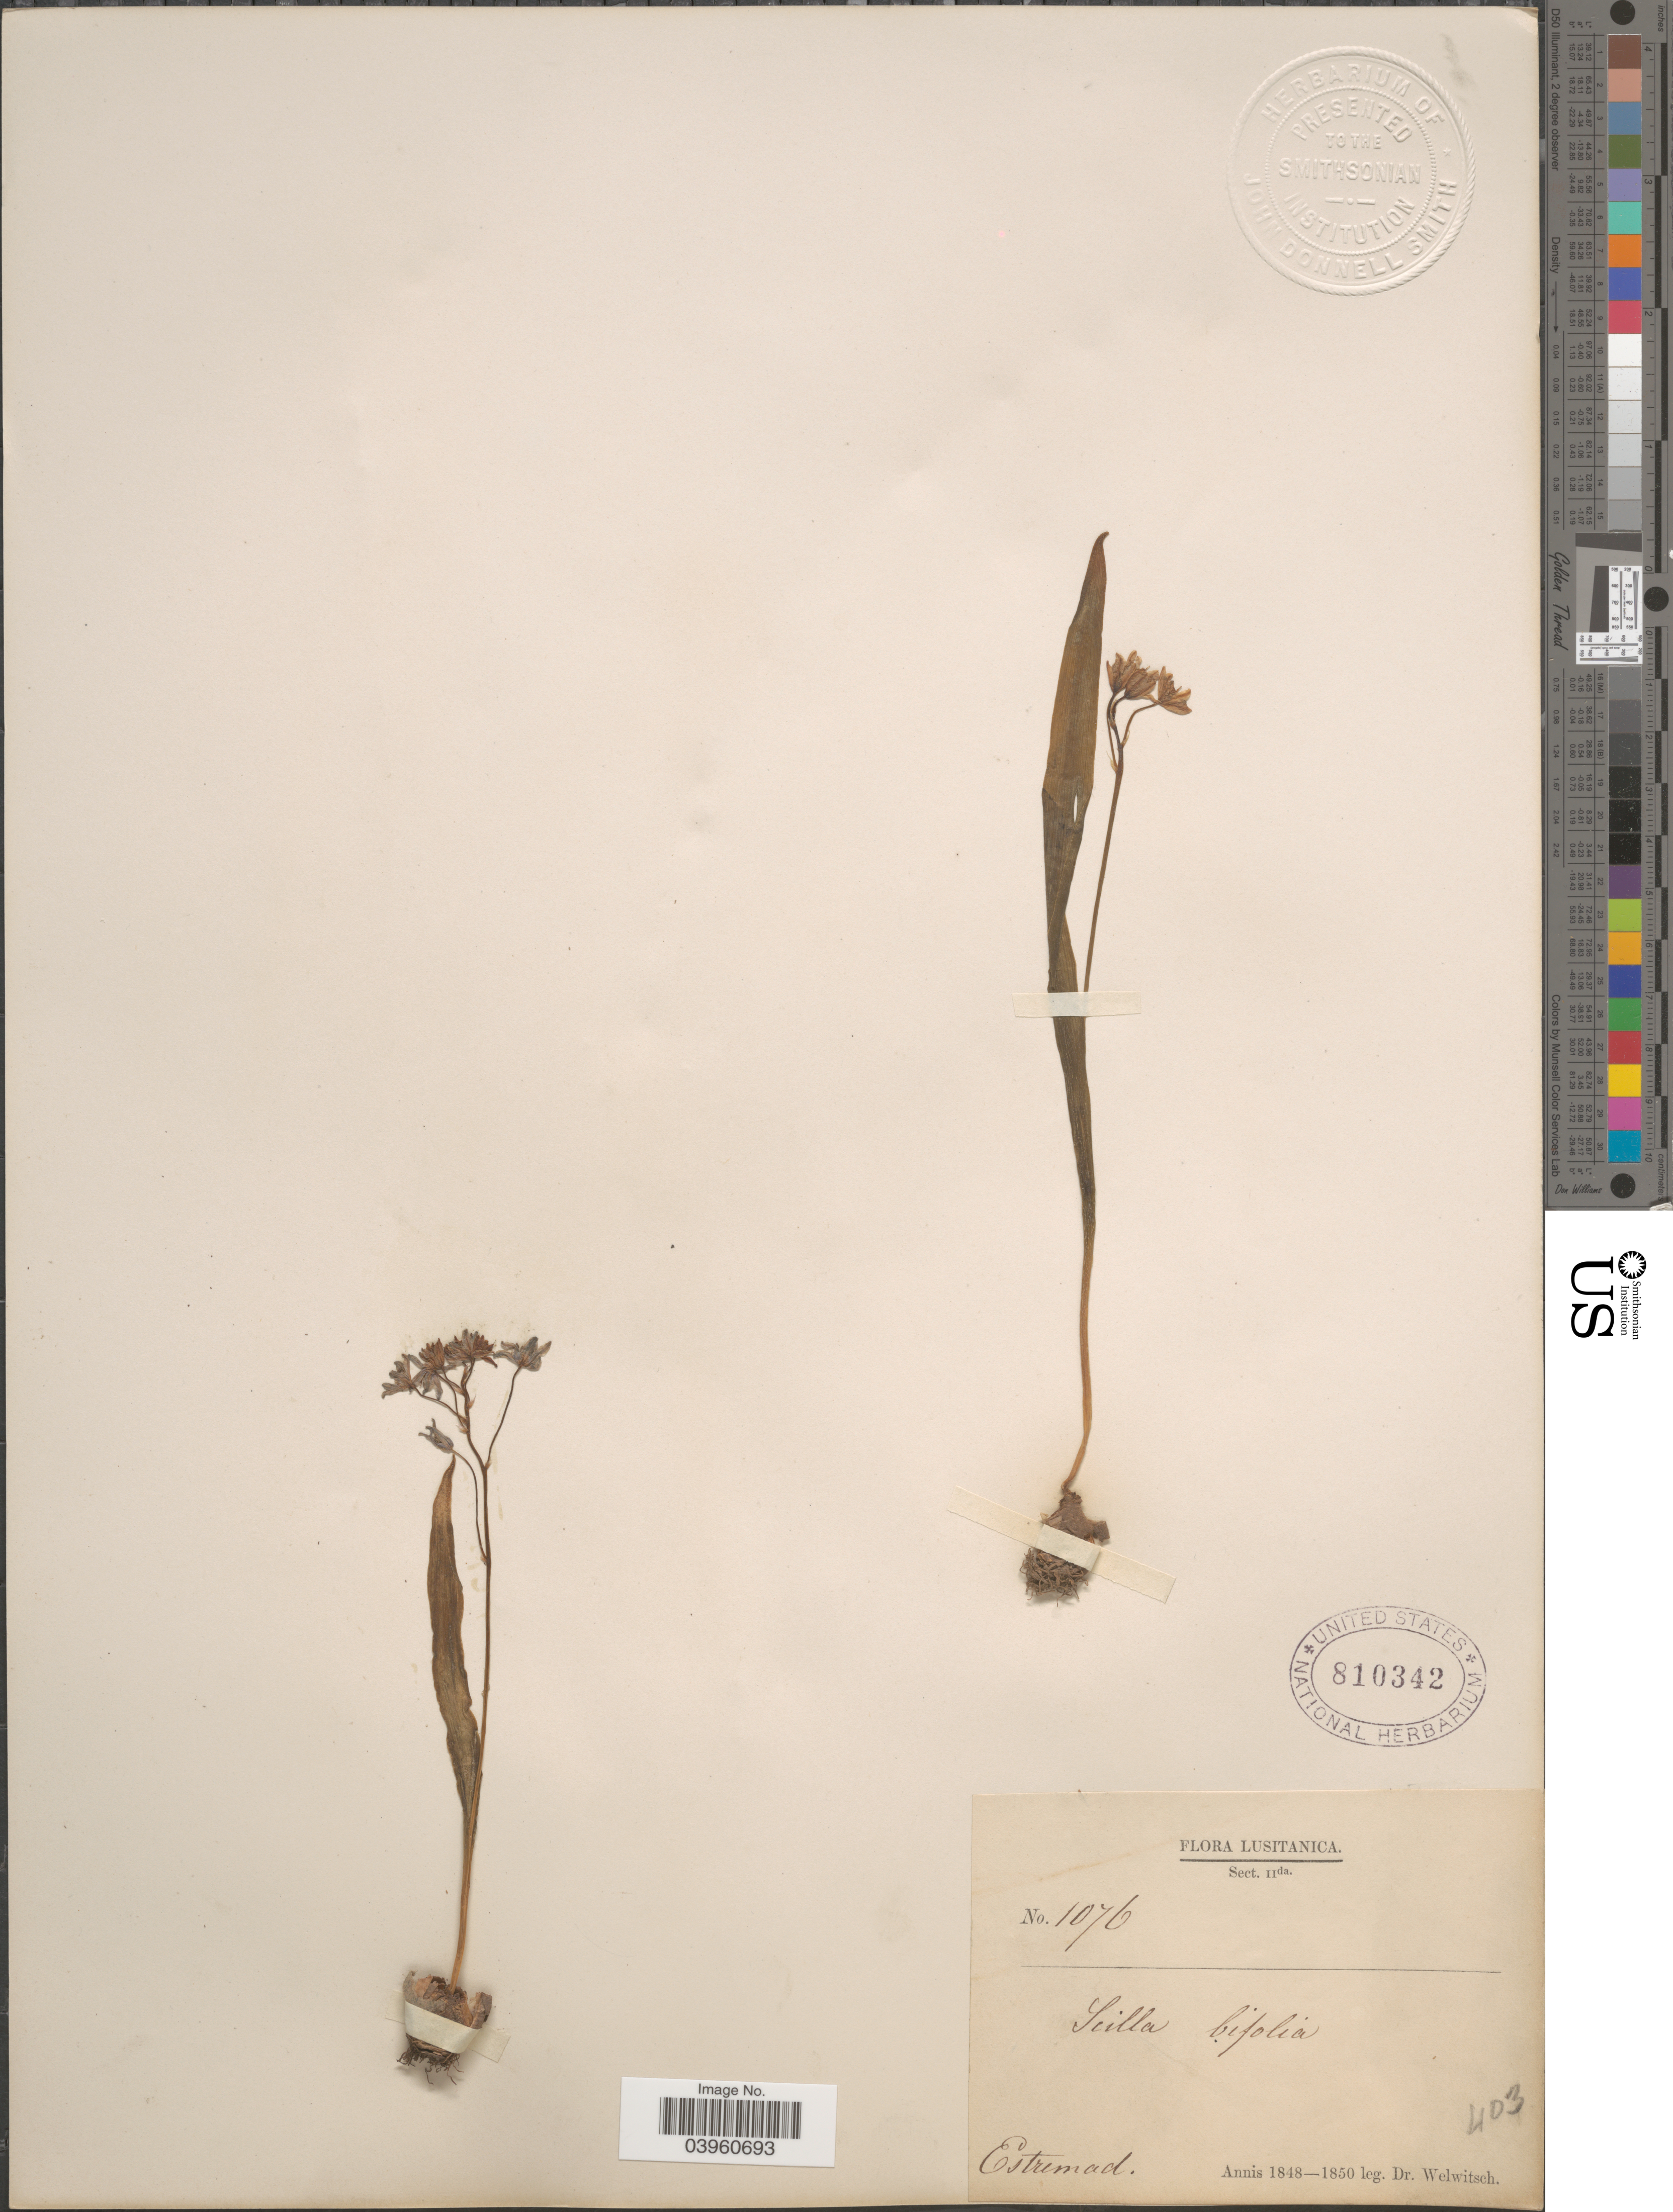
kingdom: Plantae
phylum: Tracheophyta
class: Liliopsida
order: Asparagales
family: Asparagaceae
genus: Scilla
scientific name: Scilla bifolia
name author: L.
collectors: -. Welwitsch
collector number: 1076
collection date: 1848/1850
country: Portugal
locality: Lusitanica. Estremad.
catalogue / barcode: US 810342